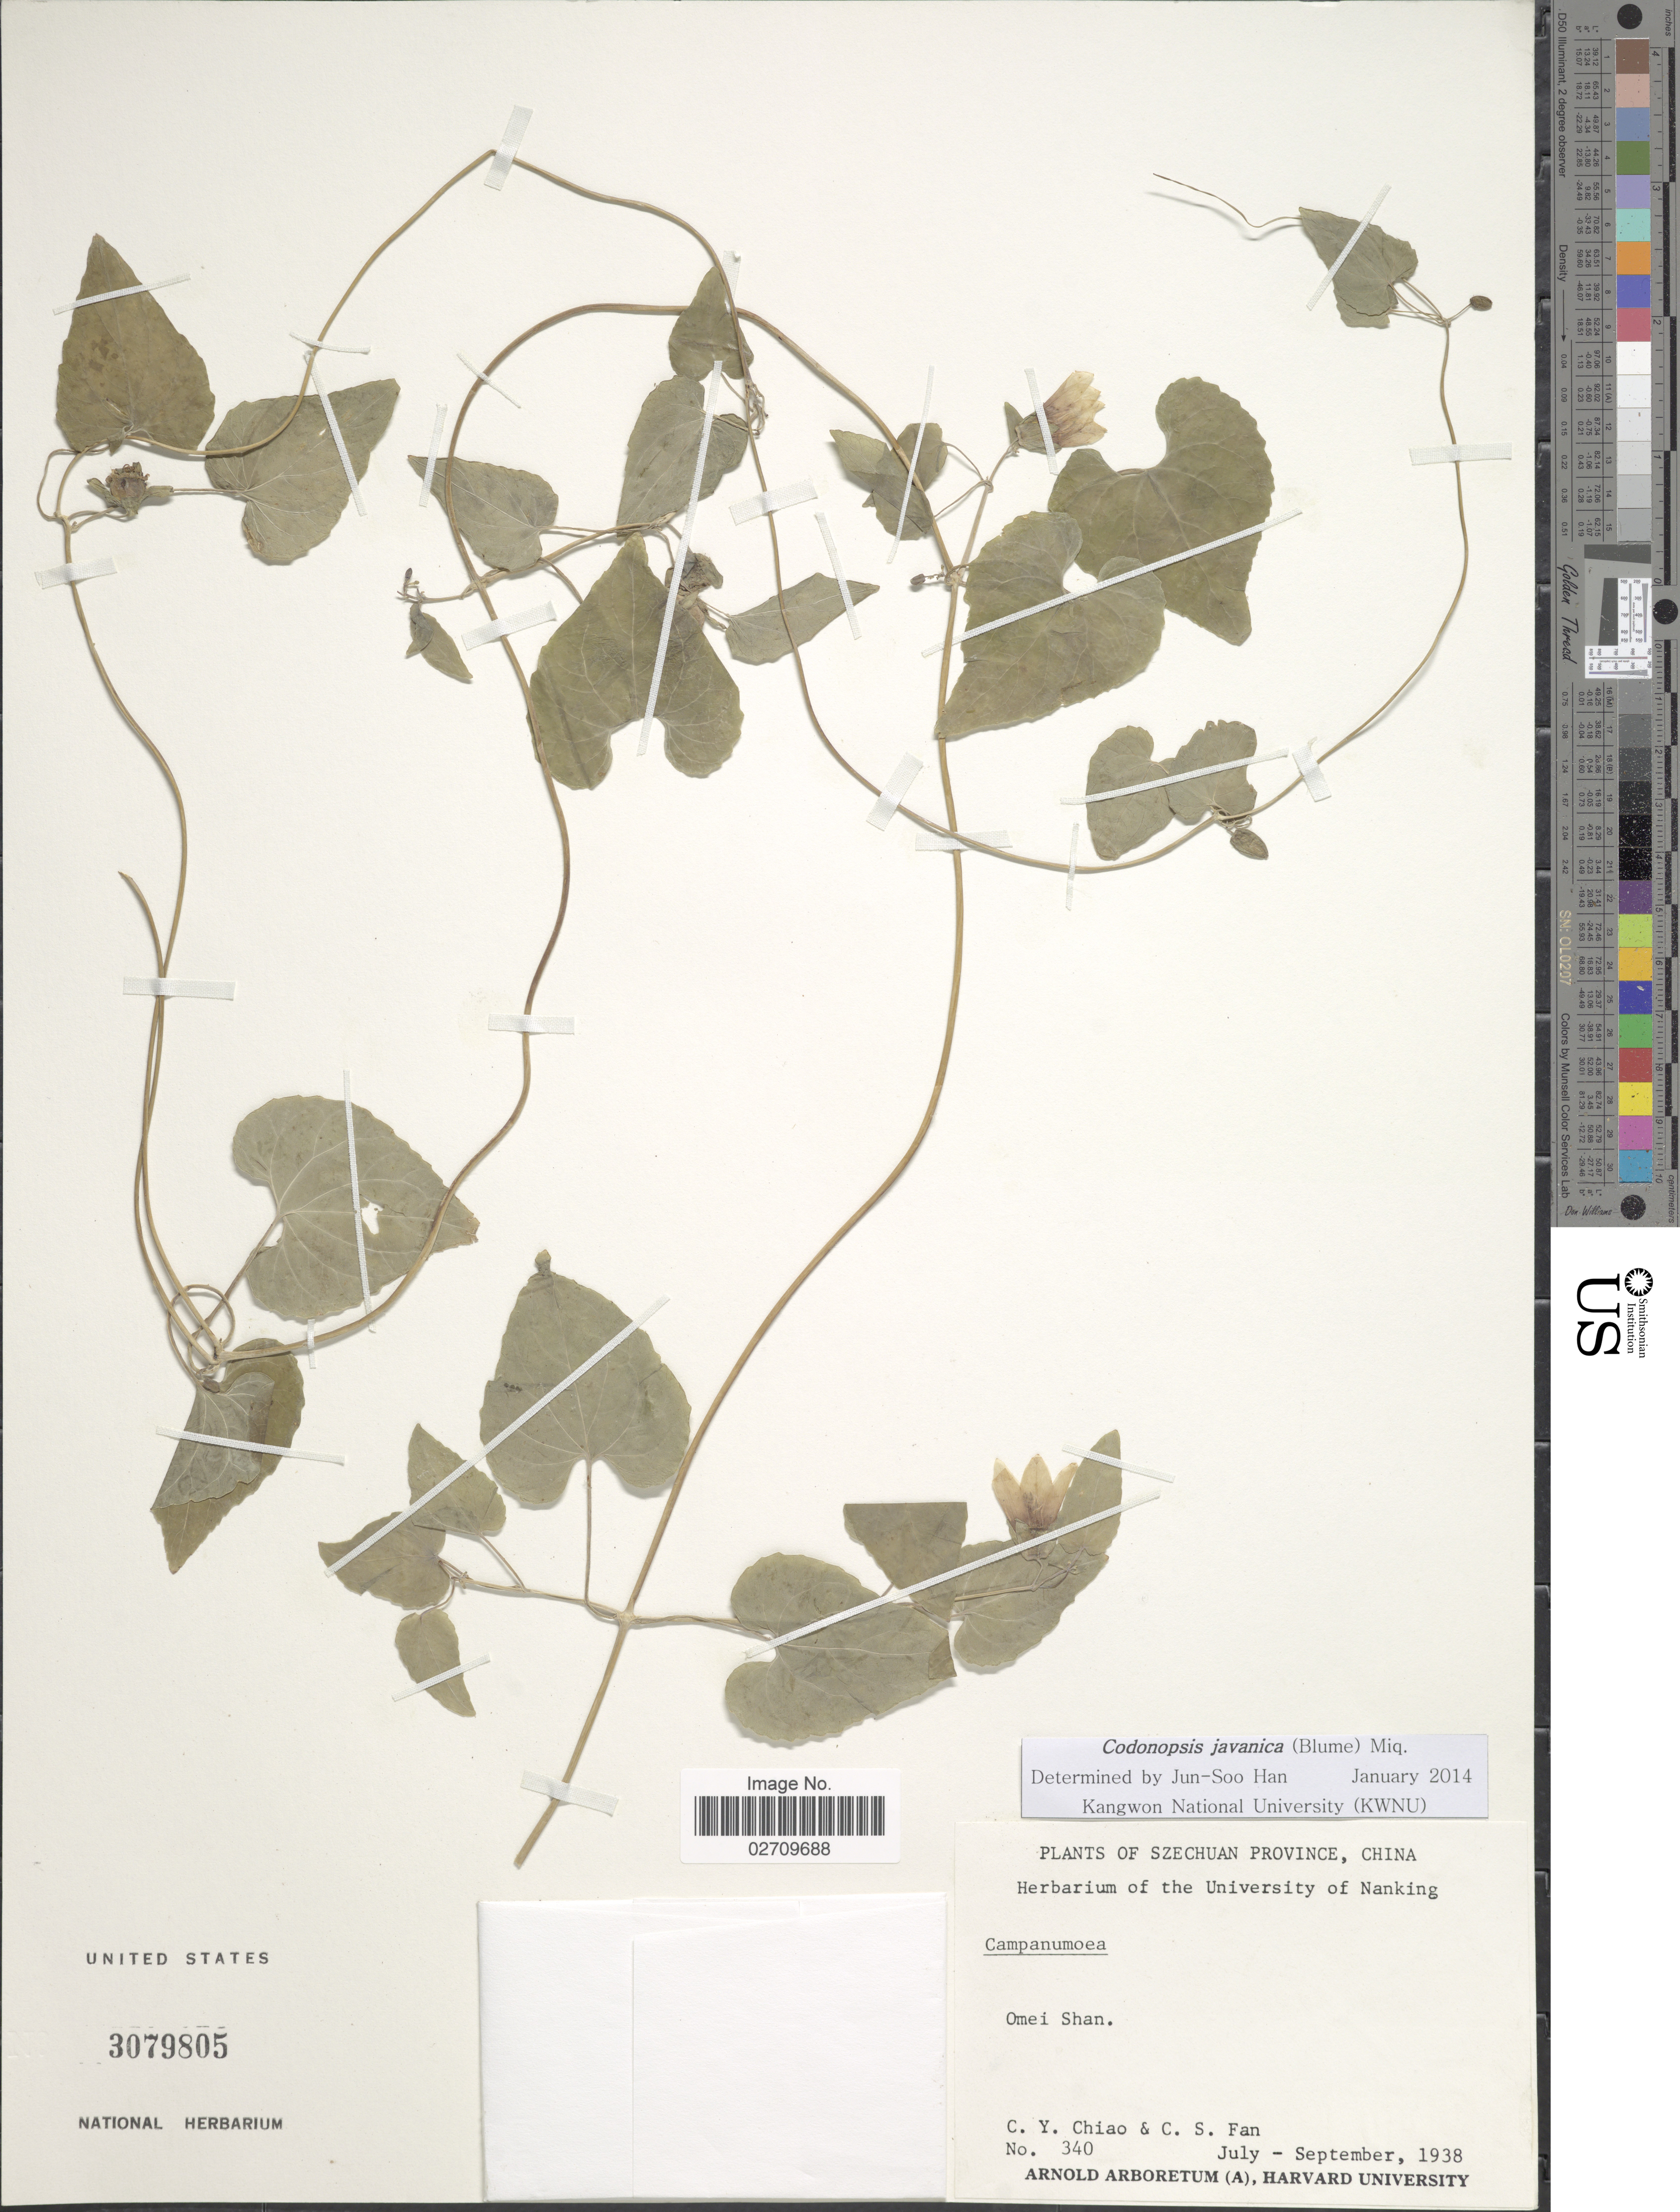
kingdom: Plantae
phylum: Tracheophyta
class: Magnoliopsida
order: Asterales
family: Campanulaceae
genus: Codonopsis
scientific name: Codonopsis javanica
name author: (Blume) Hook. f. & Thomson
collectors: C. Y. Chiao & C. S. Fan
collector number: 340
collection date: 1938-07/1938-09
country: China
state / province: Sichuan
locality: Szechuan Province, Omei Shan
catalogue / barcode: US 3079805